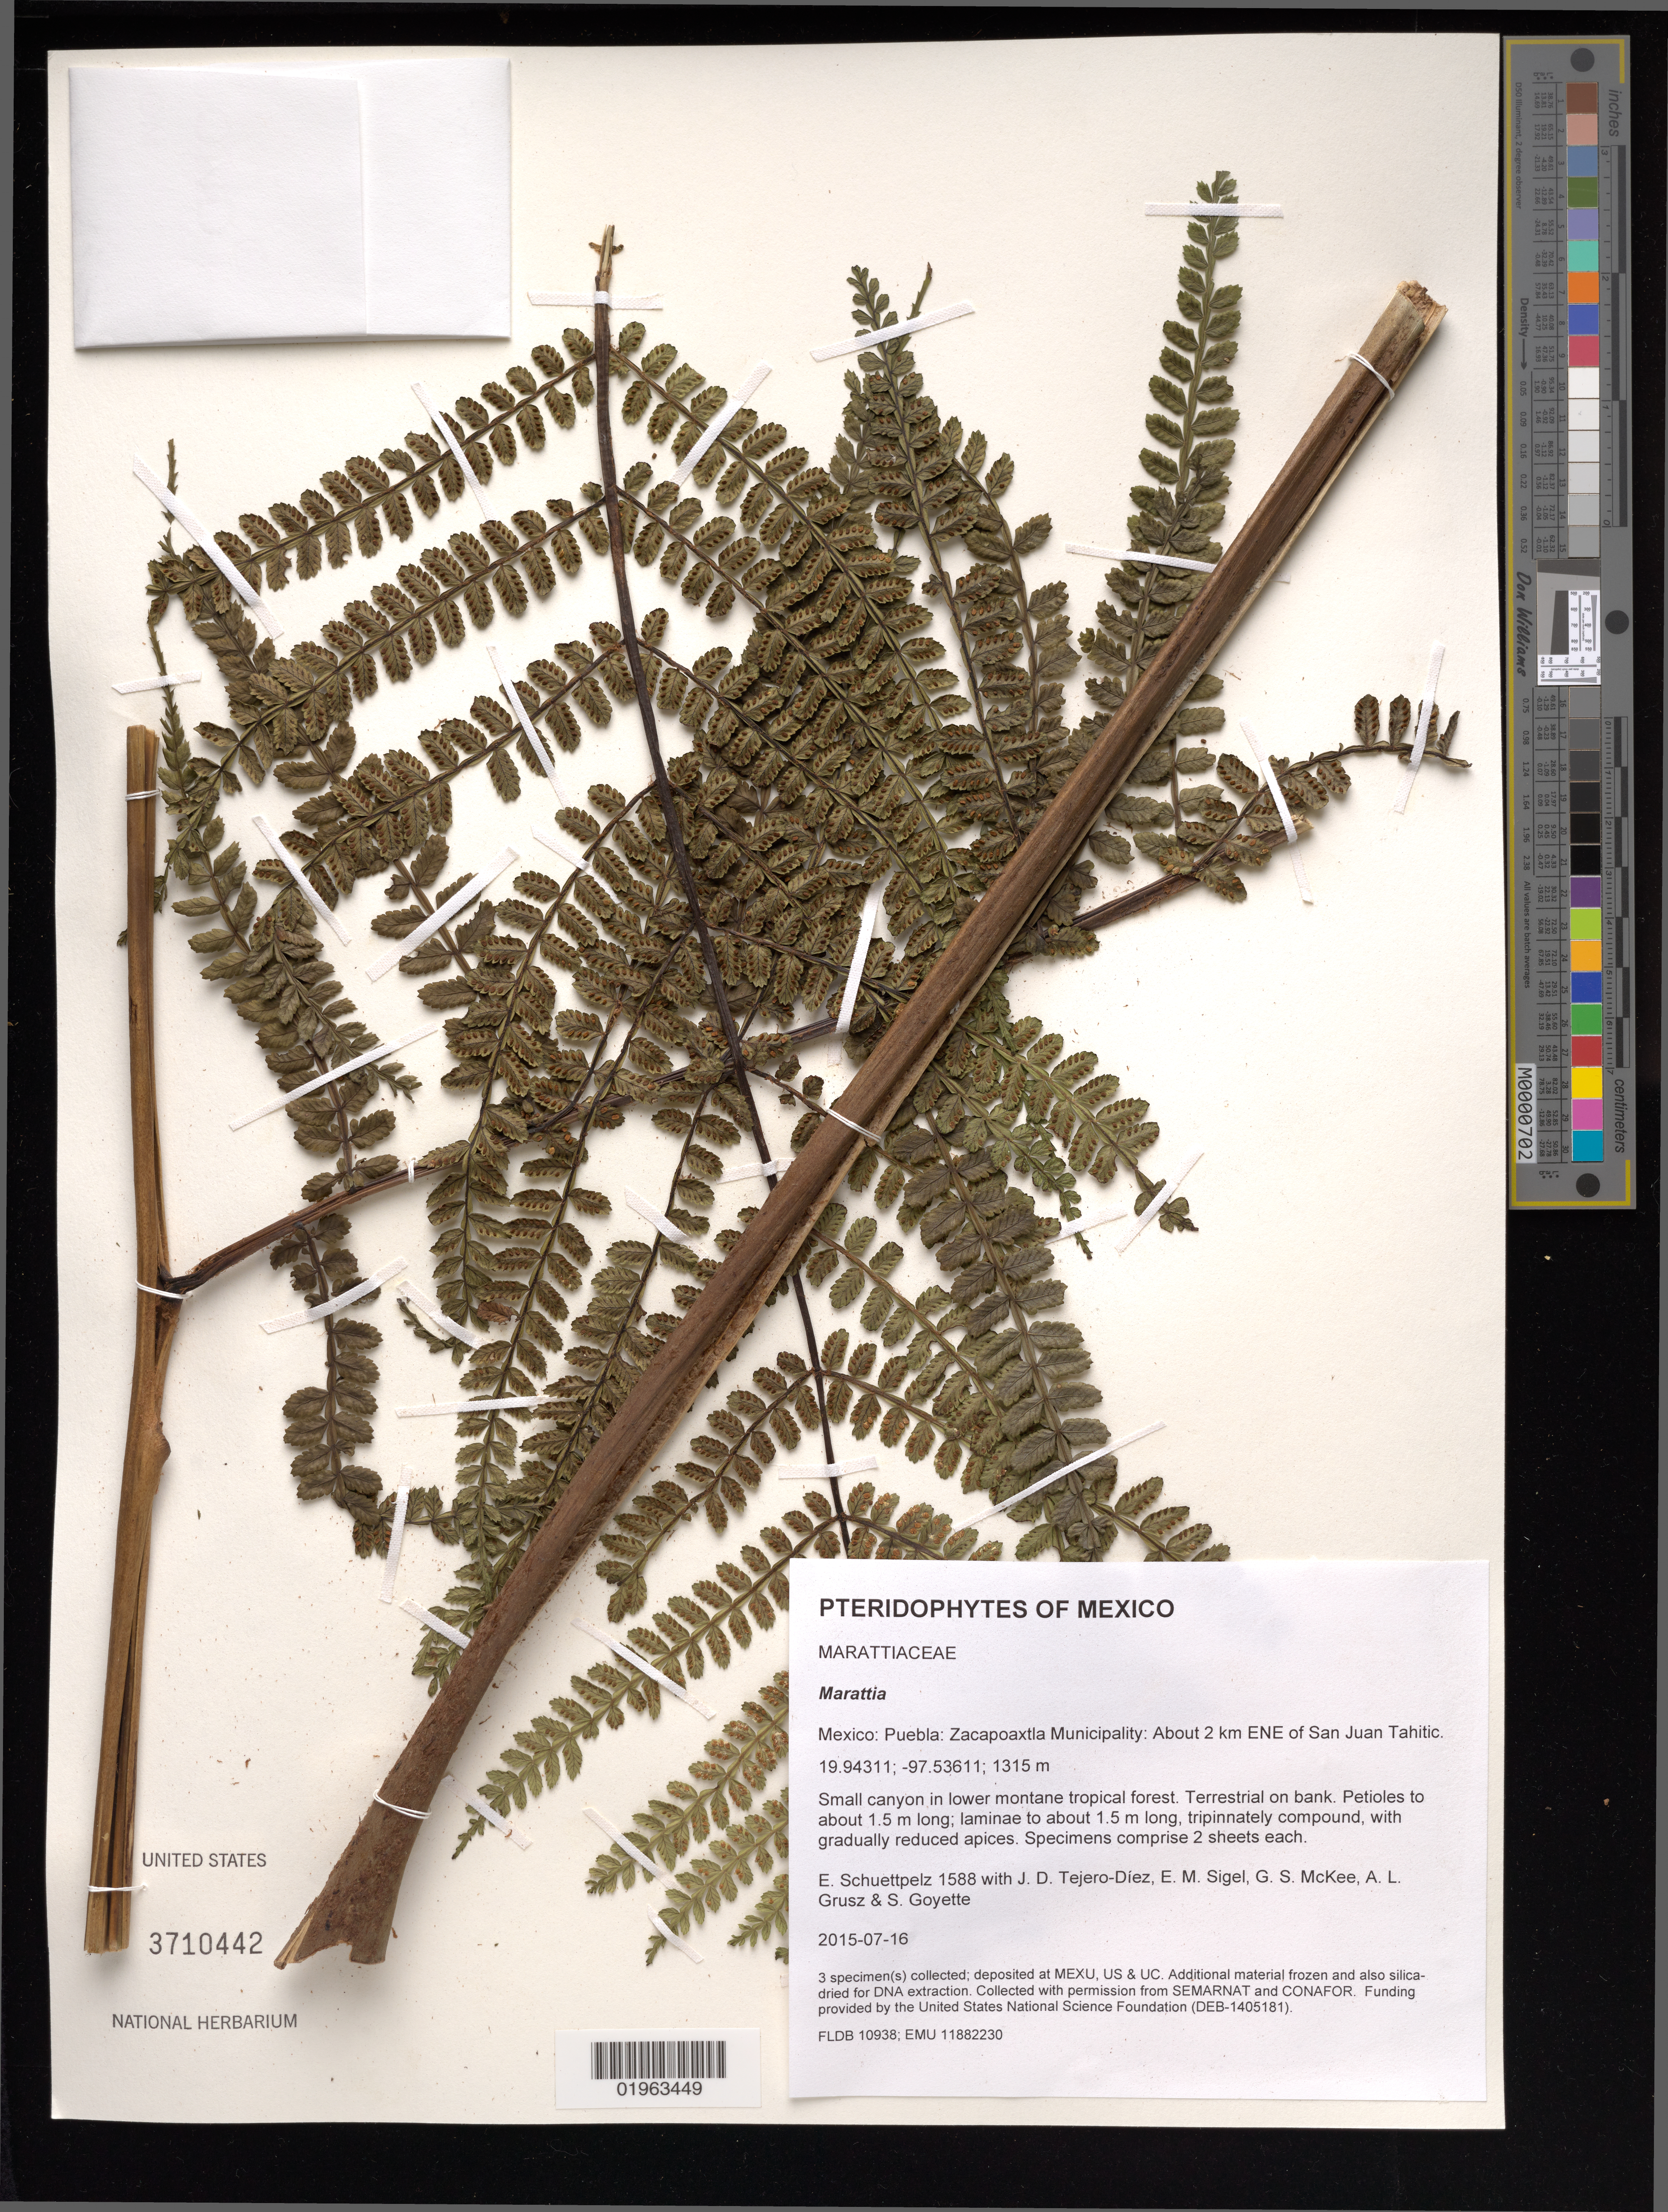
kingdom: Plantae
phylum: Tracheophyta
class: Polypodiopsida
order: Marattiales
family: Marattiaceae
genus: Marattia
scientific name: Marattia sp.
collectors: E. Schuettpelz, D. Tejero-Díez, E. M. Sigel, G. S. McKee & A. Grusz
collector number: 1588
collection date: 2015-07-16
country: Mexico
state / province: Puebla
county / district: Zacapoaxtla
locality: About 2 km ENE of San Juan Tahitic.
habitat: Small canyon in lower montane tropical forest.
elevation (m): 1315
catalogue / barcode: US 3710442